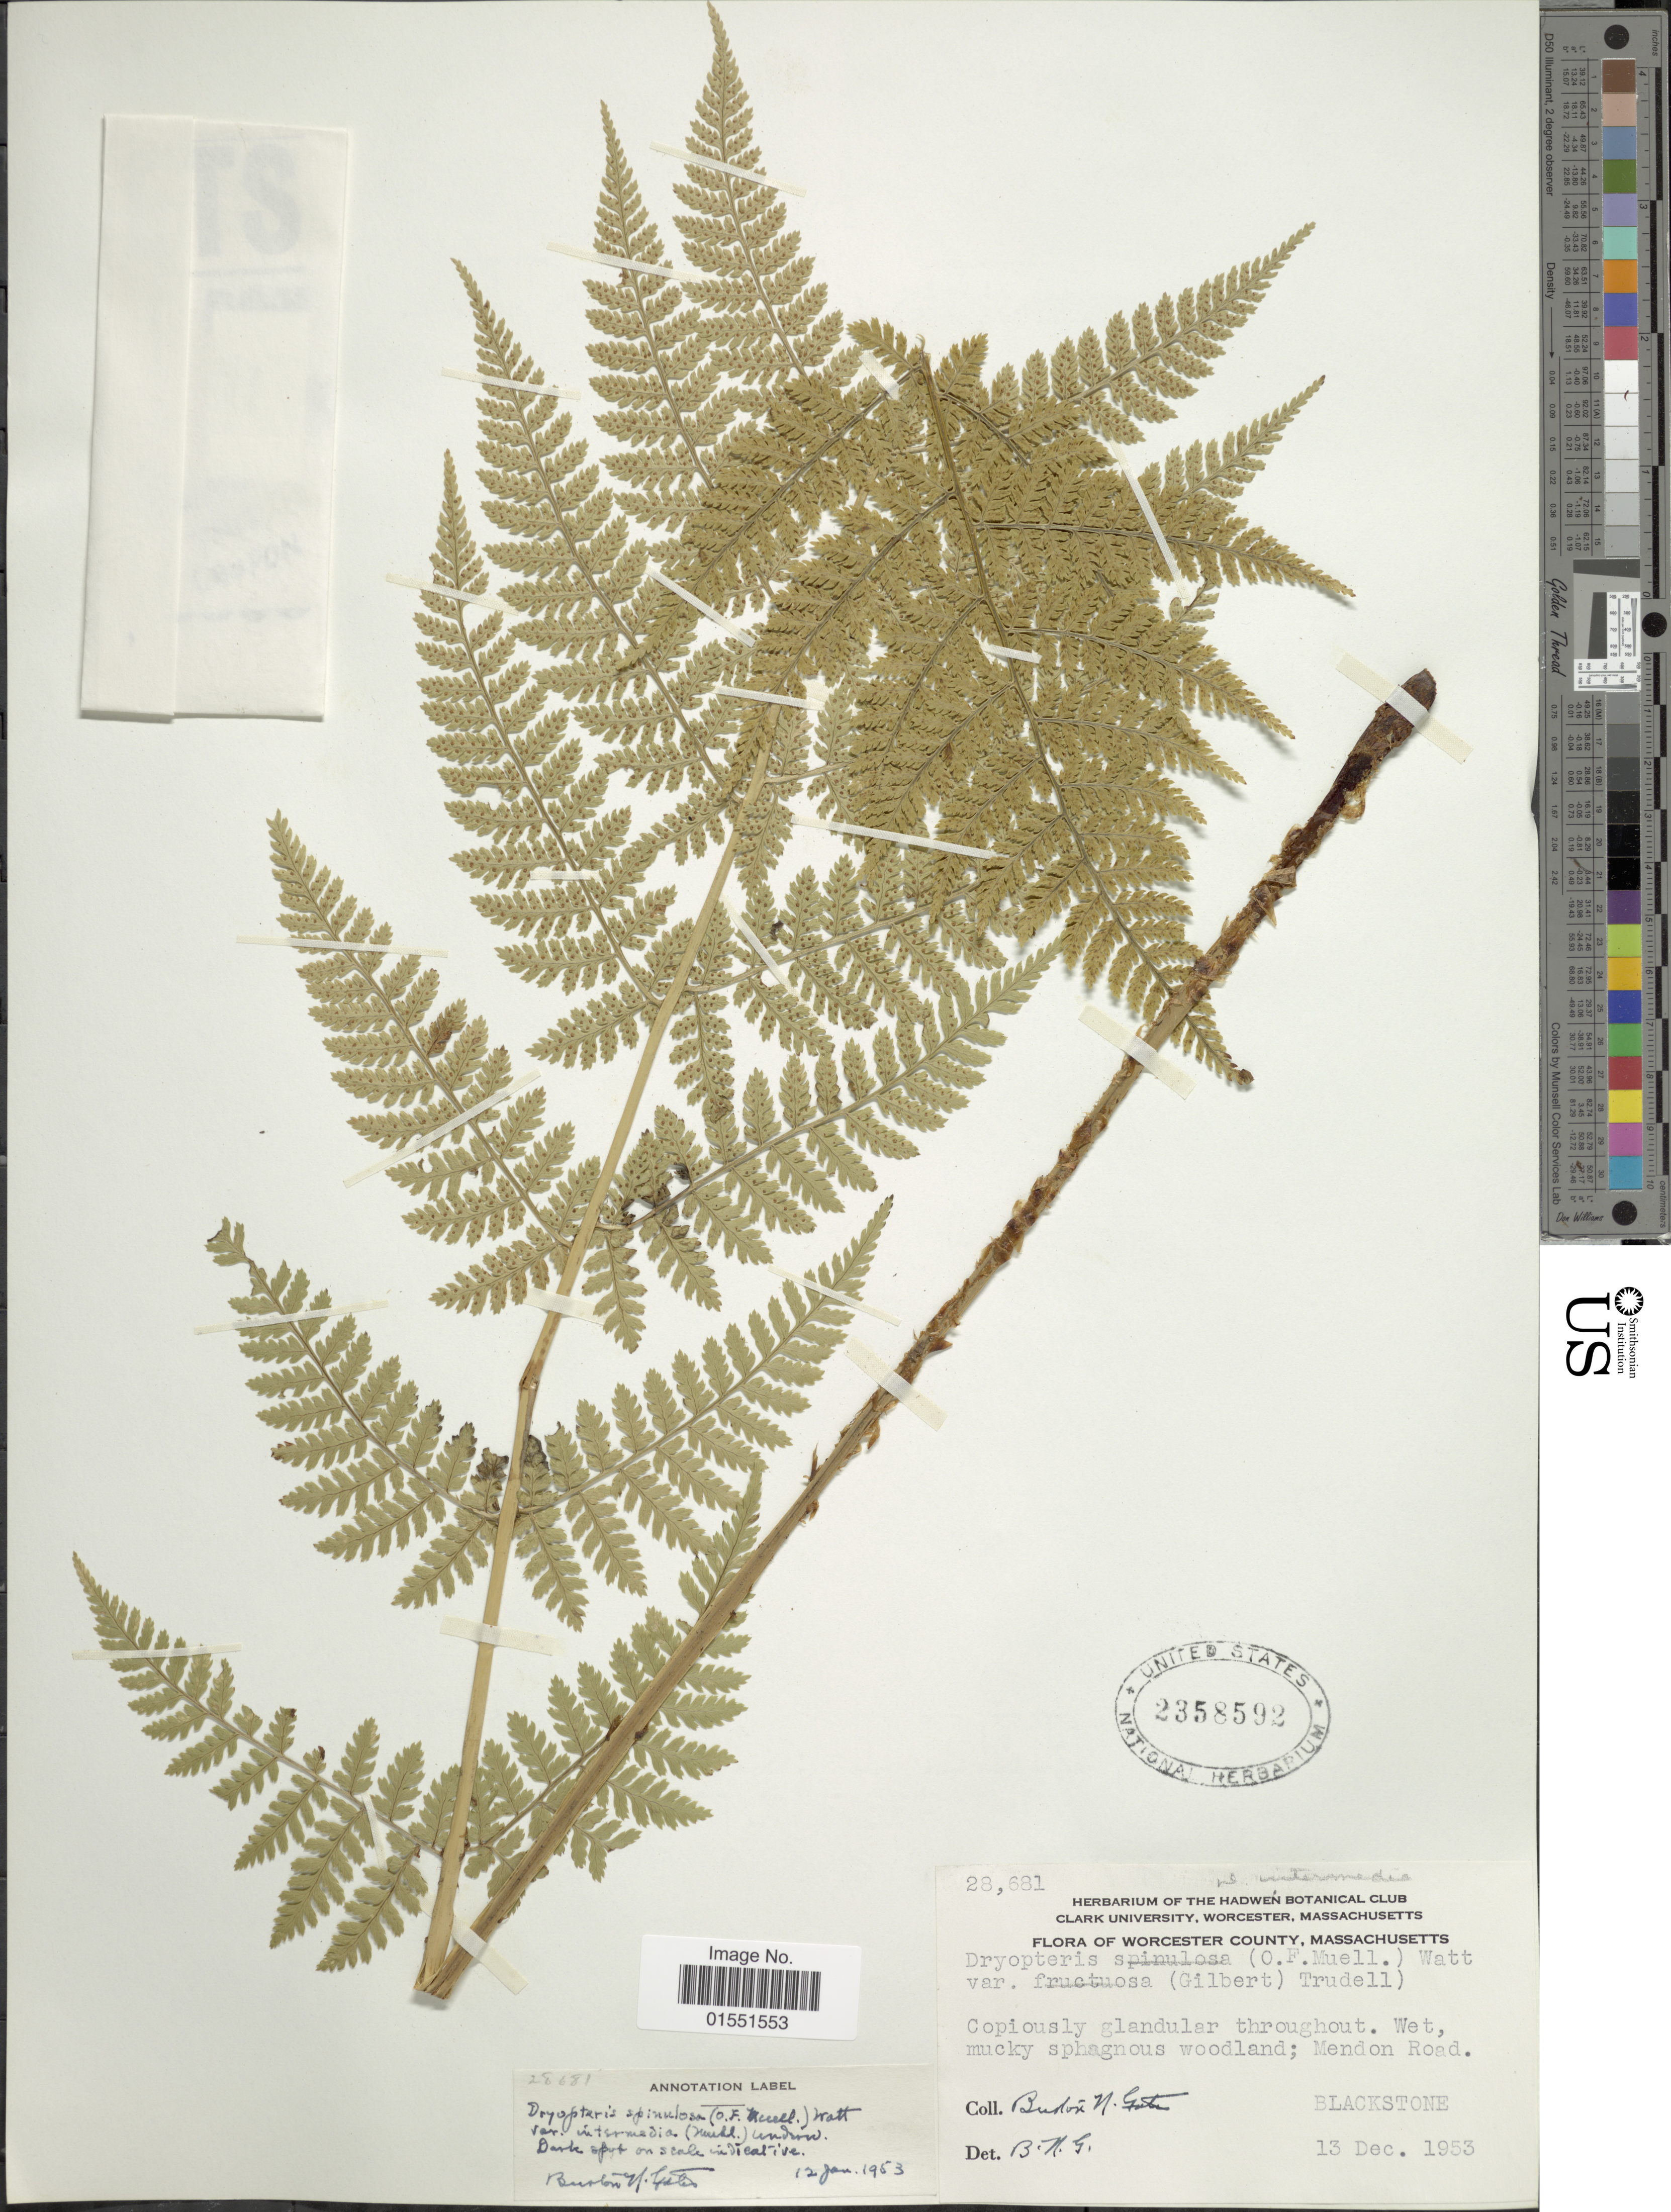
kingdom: Plantae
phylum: Tracheophyta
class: Polypodiopsida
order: Polypodiales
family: Dryopteridaceae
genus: Dryopteris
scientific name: Dryopteris intermedia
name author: (Muhl.) A. Gray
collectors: B. N. Gates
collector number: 28681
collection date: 1953-12-13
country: United States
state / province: Massachusetts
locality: Worcester County, Mendon Road. Blackstone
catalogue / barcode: US 2358592